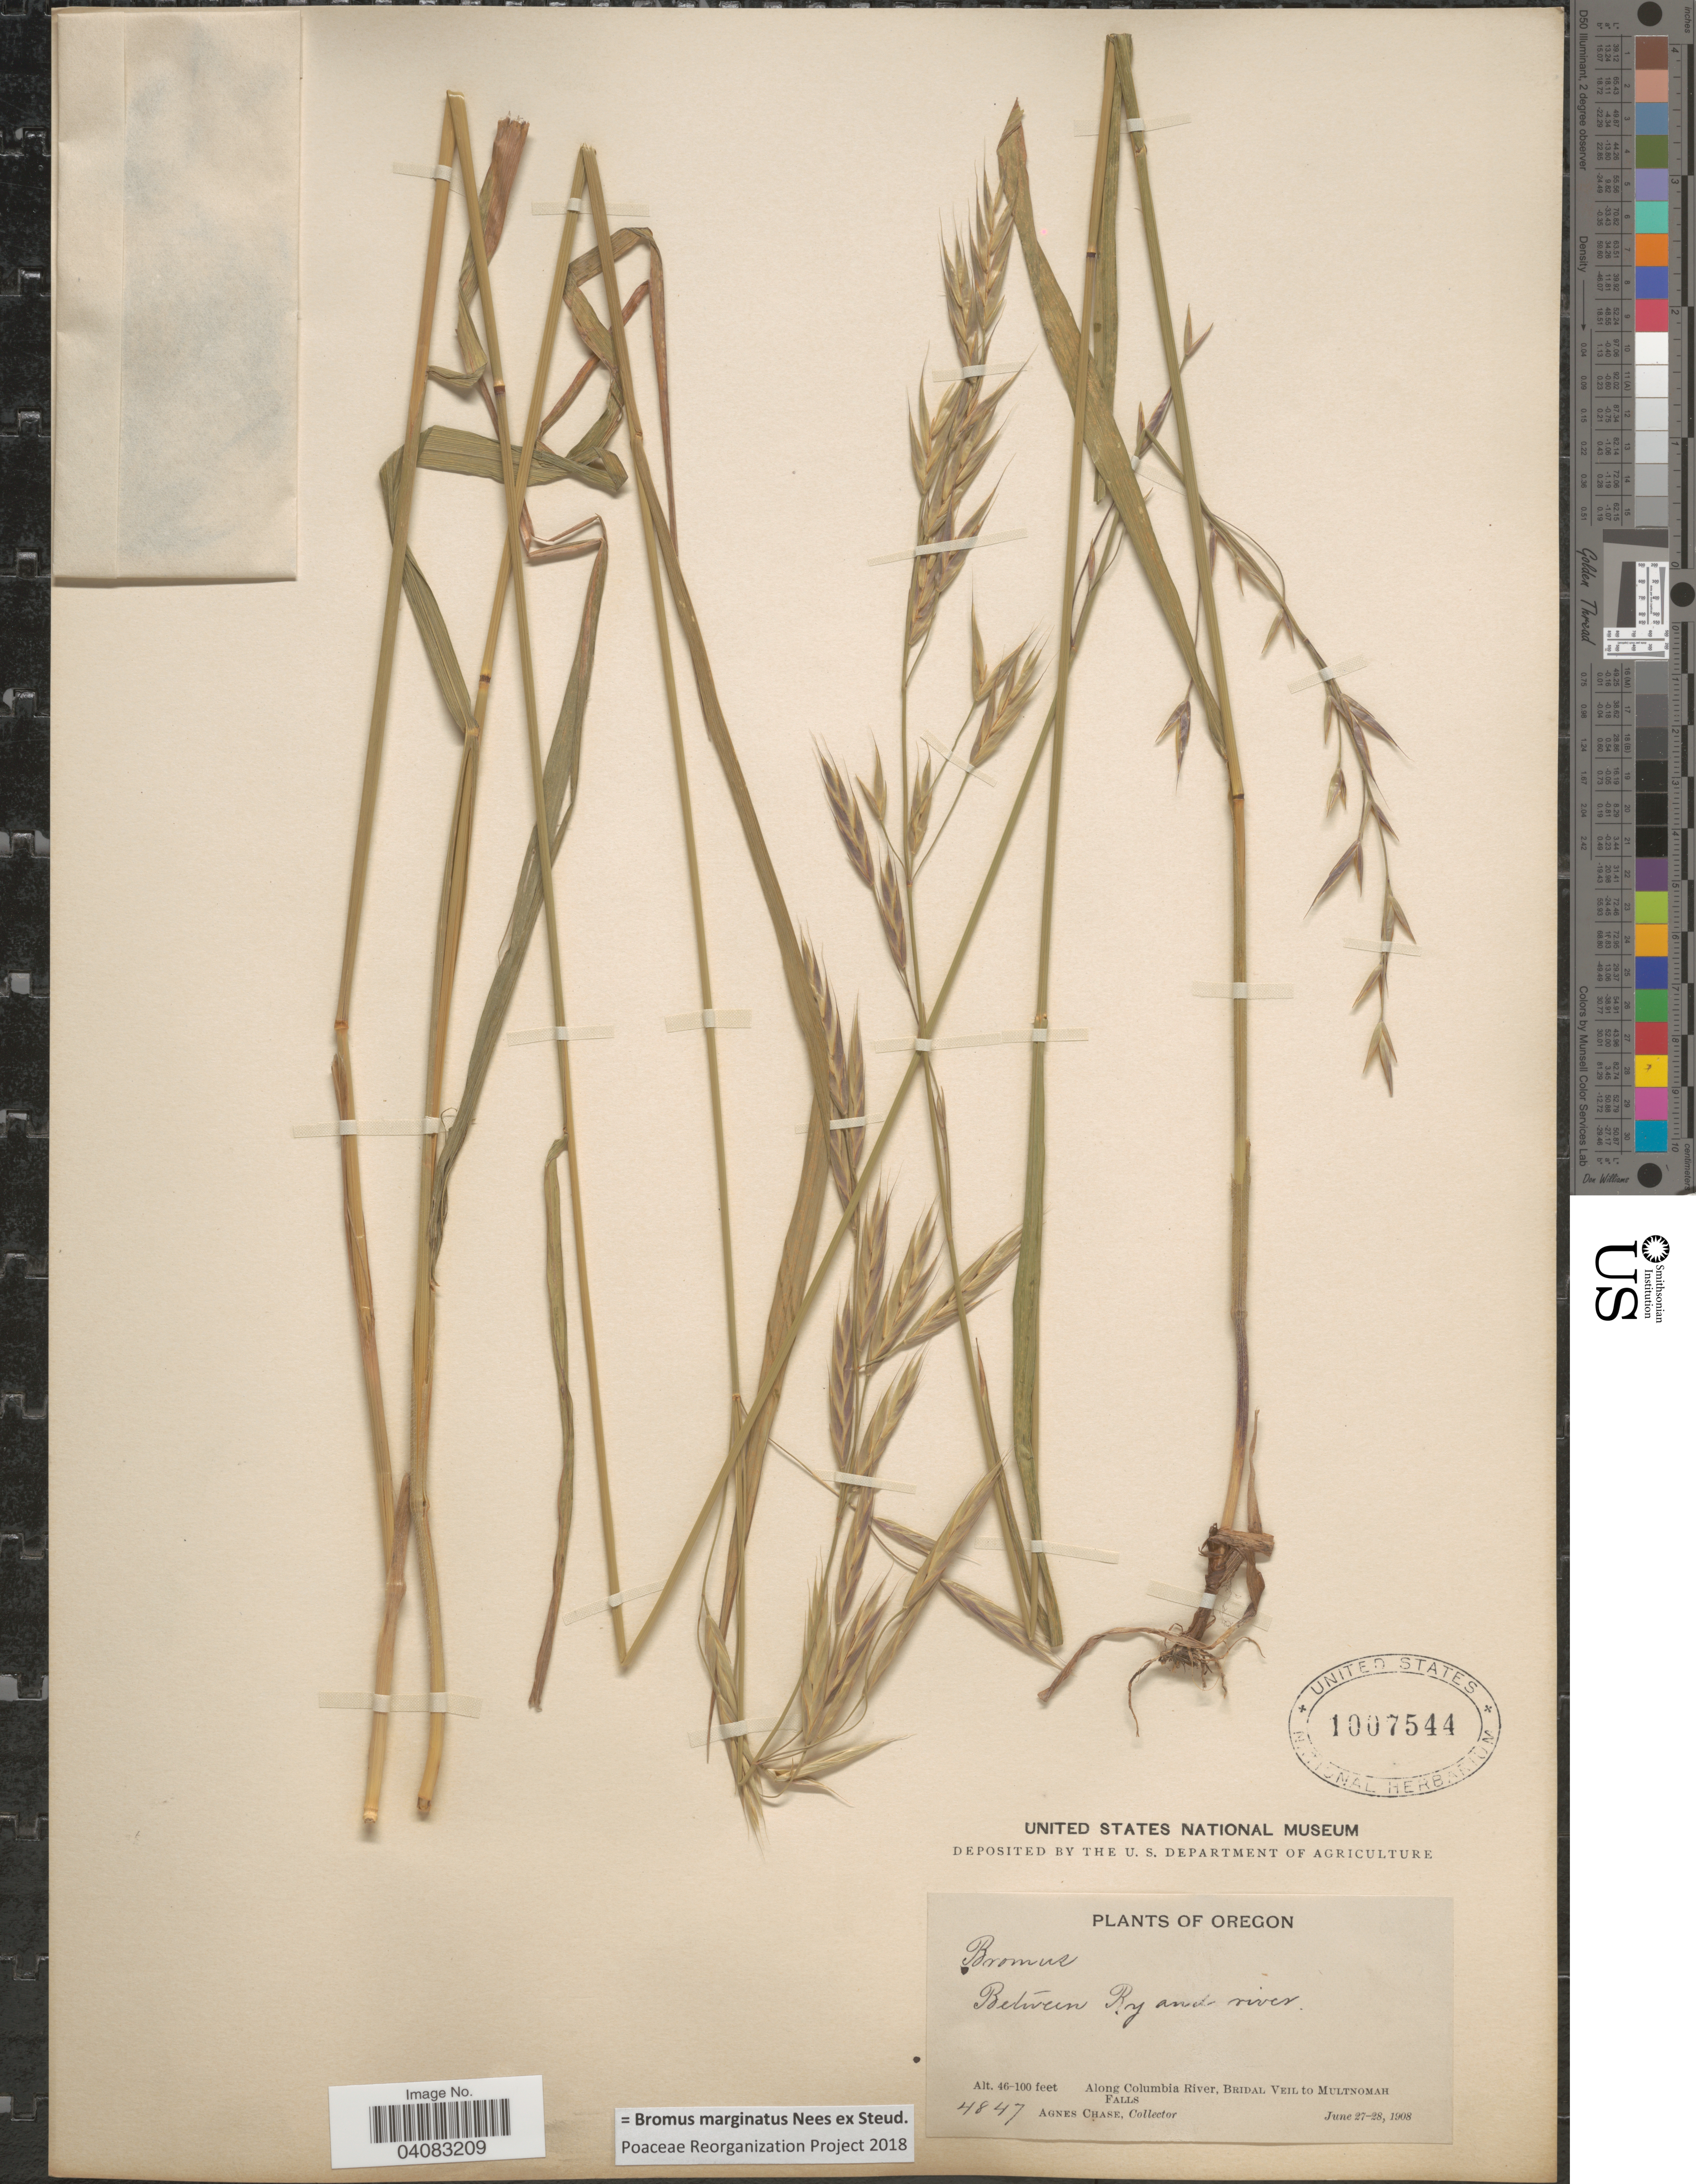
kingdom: Plantae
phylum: Tracheophyta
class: Liliopsida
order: Poales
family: Poaceae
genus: Bromus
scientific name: Bromus marginatus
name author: Nees ex Steud.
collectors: A. Chase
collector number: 4847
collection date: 1908-06-27/1908-06-28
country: United States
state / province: Oregon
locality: Between Ry and river. Along Columbia River, Bridal Veil to Multnomah Falls.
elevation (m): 14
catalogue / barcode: US 1007544